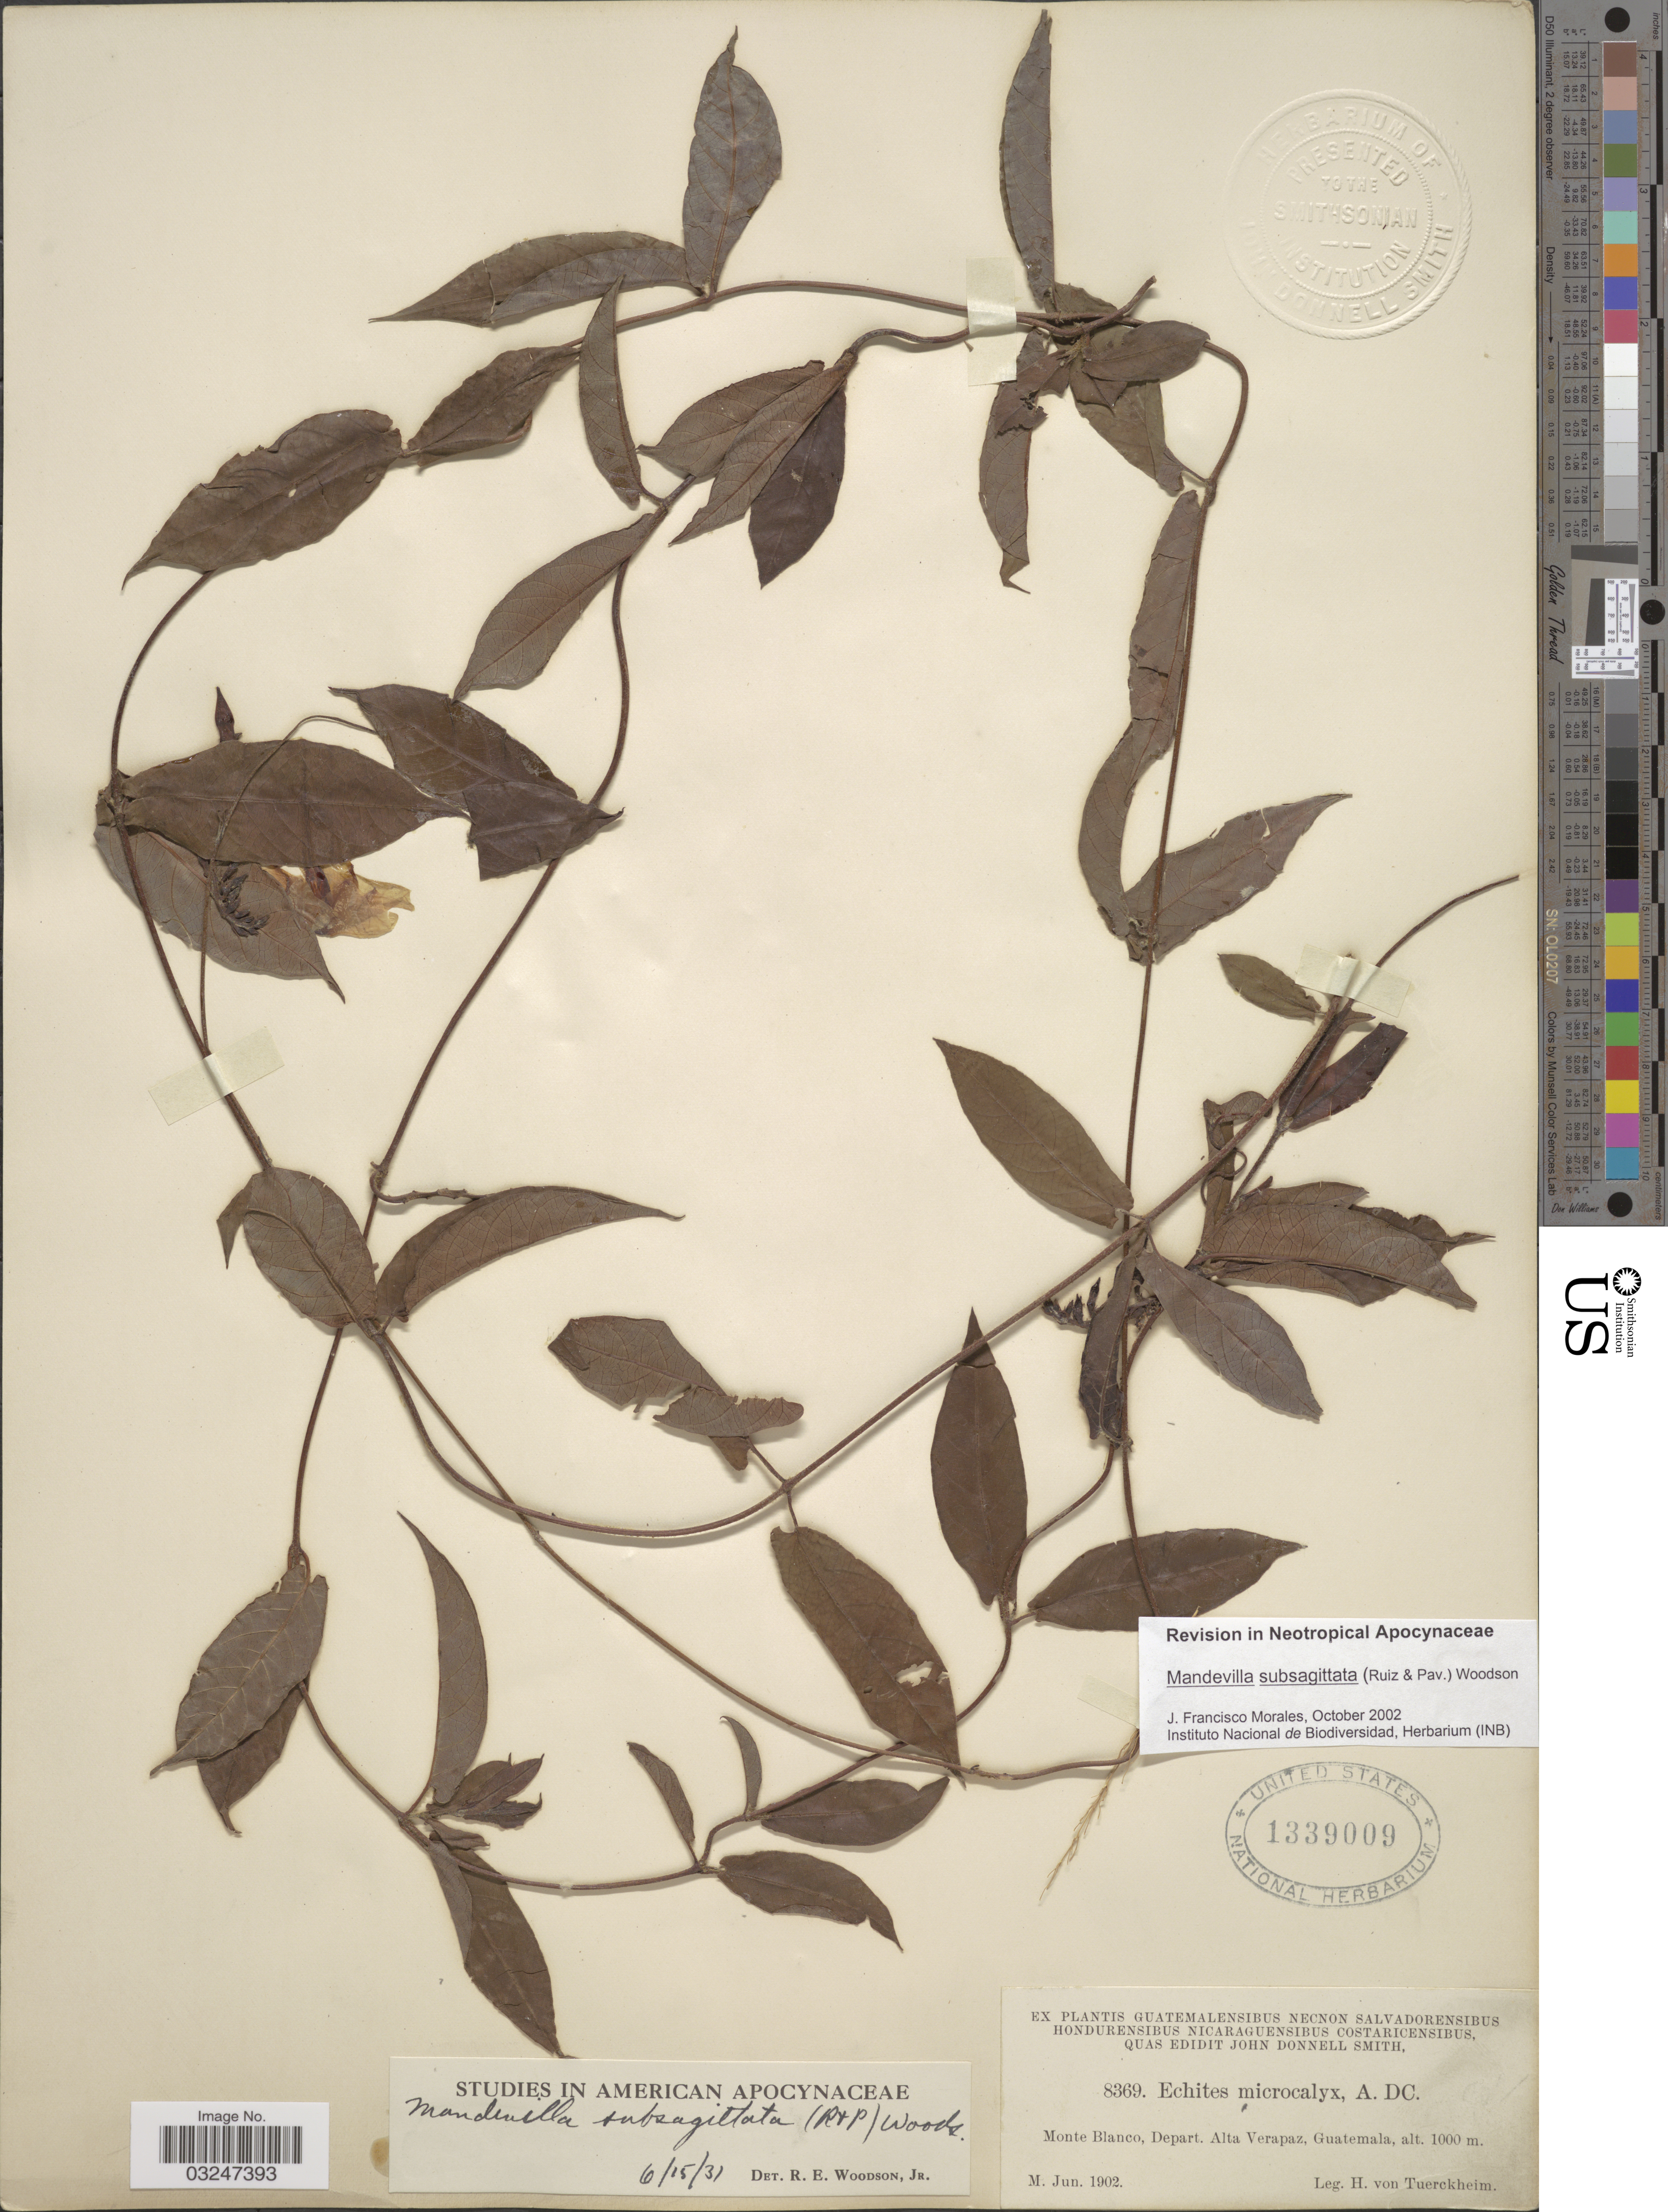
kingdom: Plantae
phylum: Tracheophyta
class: Magnoliopsida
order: Gentianales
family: Apocynaceae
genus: Mandevilla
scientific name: Mandevilla subsagittata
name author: (Ruiz & Pav.) Woodson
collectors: H. von Tuerckheim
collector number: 8369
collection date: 1902-06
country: Guatemala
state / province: Alta Verapaz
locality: Monte Blanco, Depart. Alta Verapaz.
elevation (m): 1000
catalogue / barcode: US 1339009